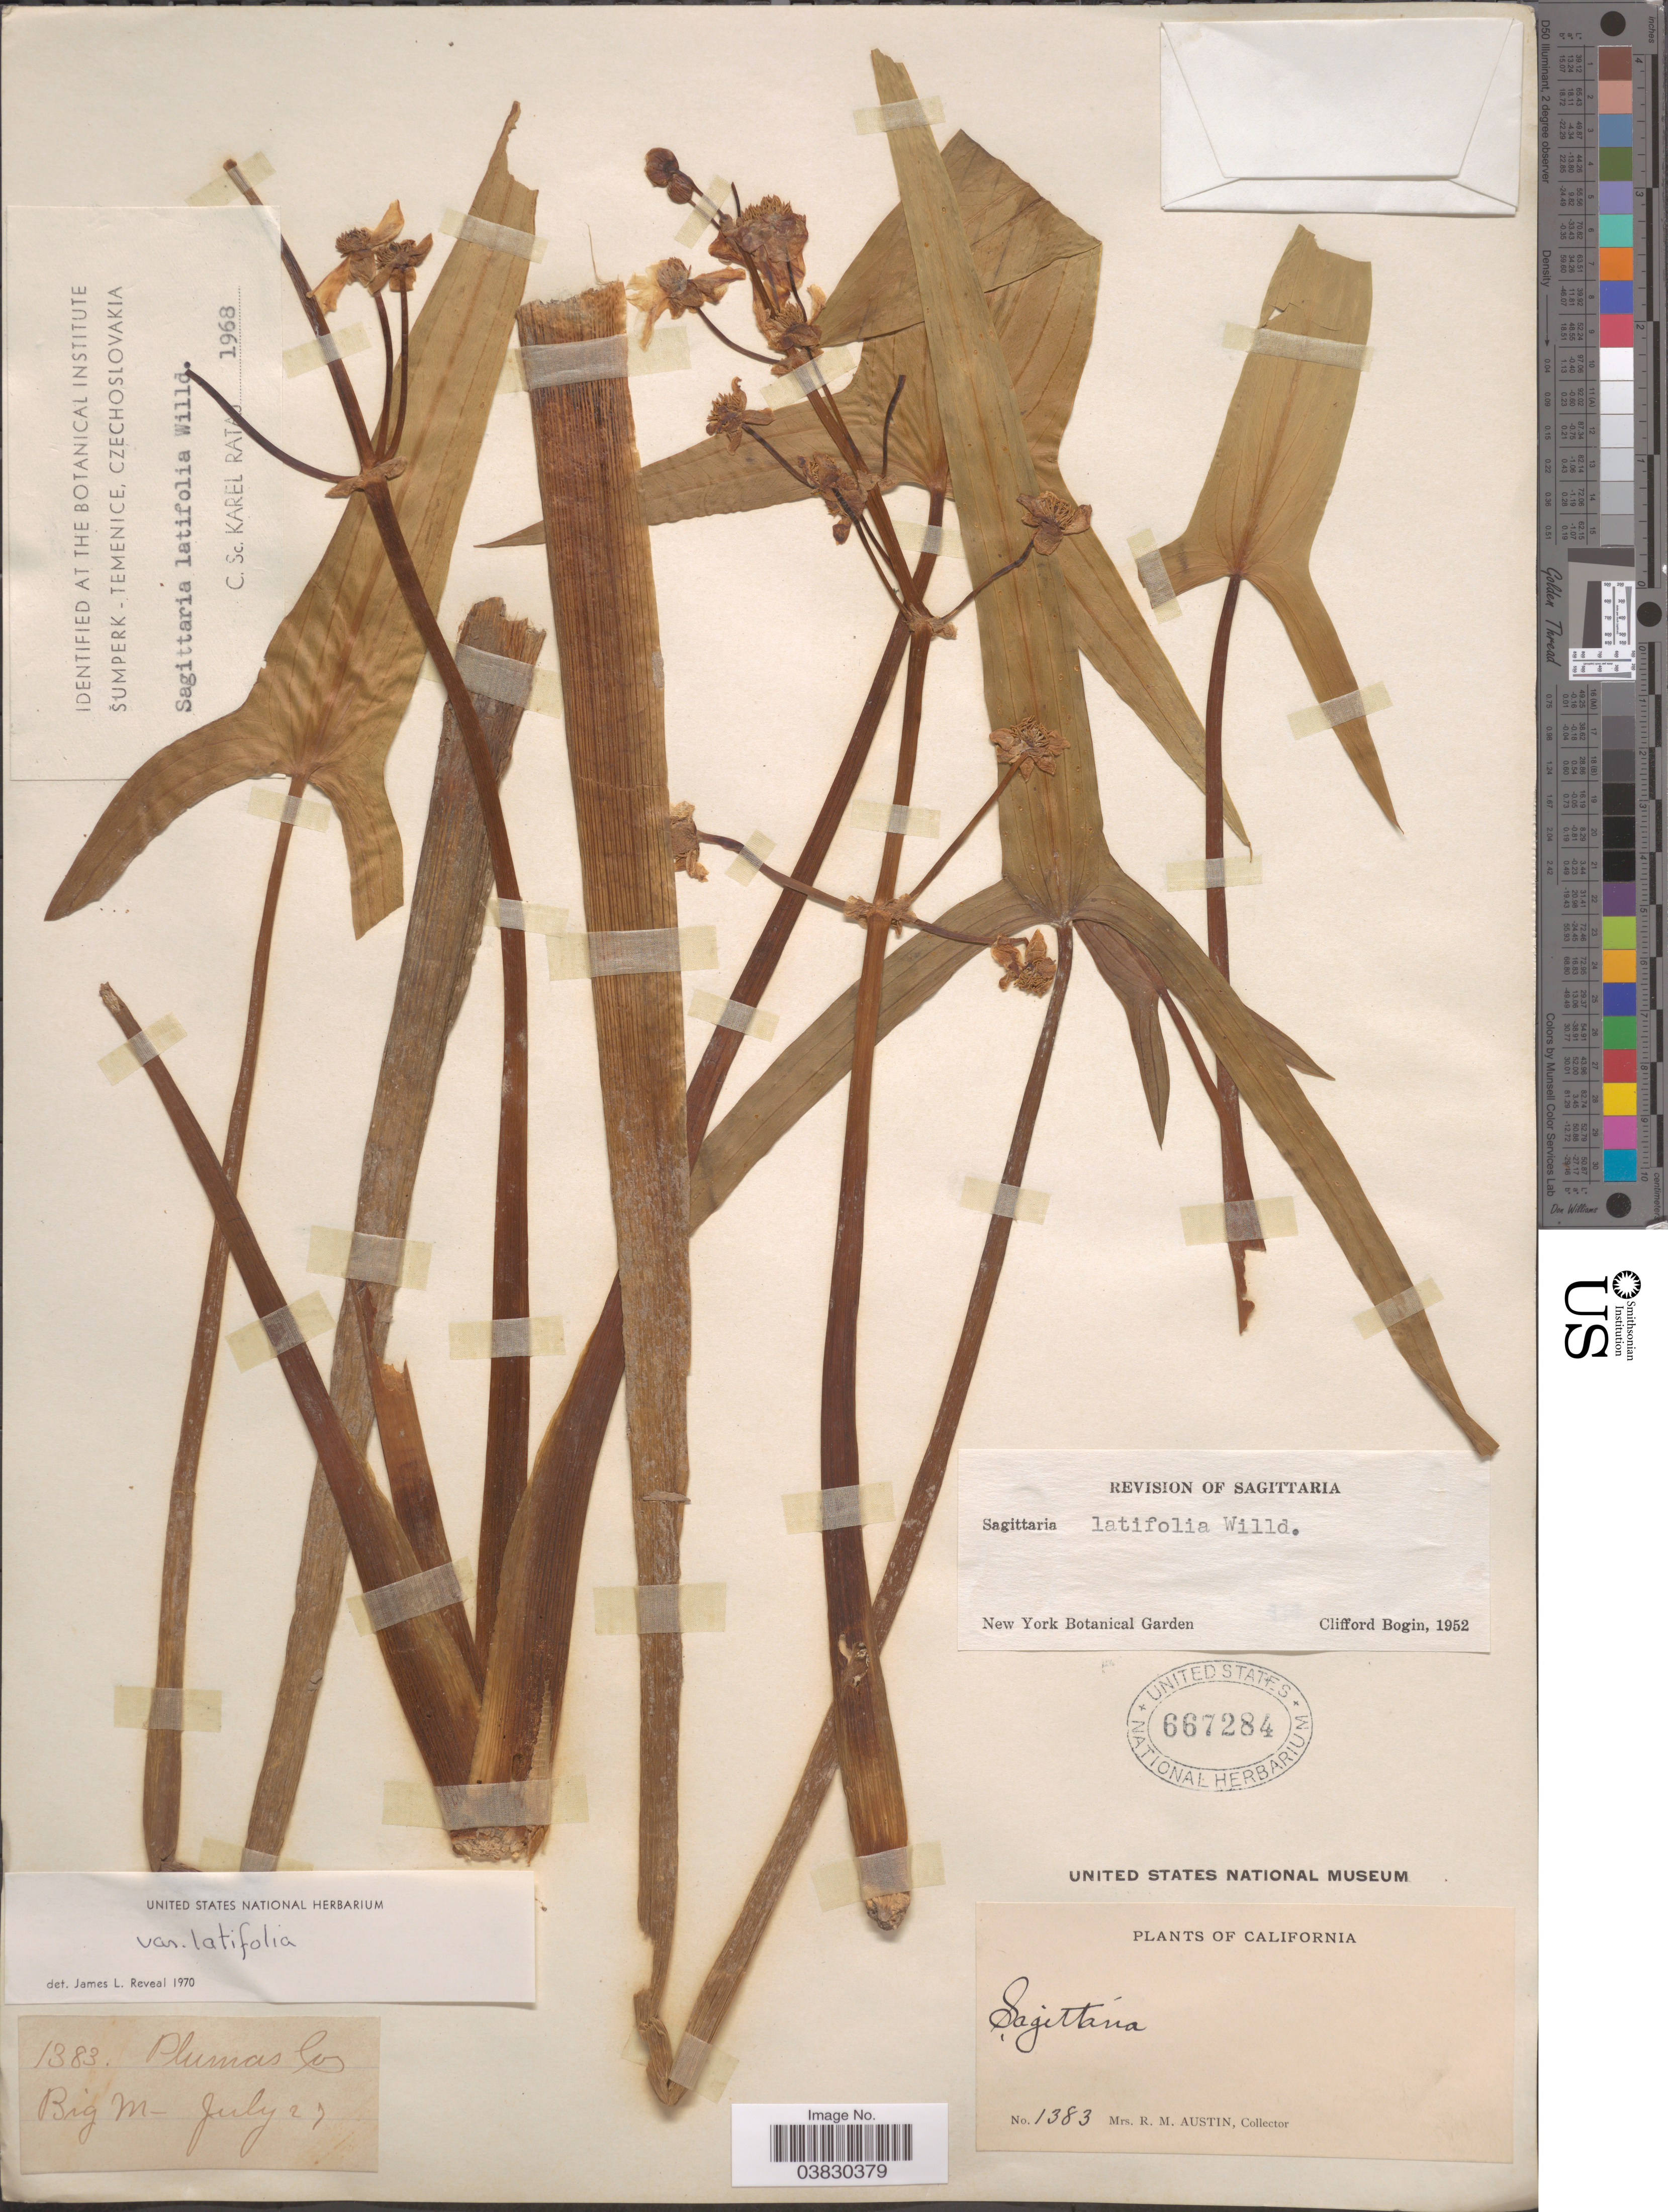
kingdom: Plantae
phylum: Tracheophyta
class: Liliopsida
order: Alismatales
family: Alismataceae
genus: Sagittaria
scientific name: Sagittaria latifolia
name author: Willd.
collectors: R. Austin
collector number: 1383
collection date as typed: Transcribed d/m/y: /7/27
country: United States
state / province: California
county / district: Plumas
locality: Plumas Co. Big M.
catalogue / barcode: US 667284